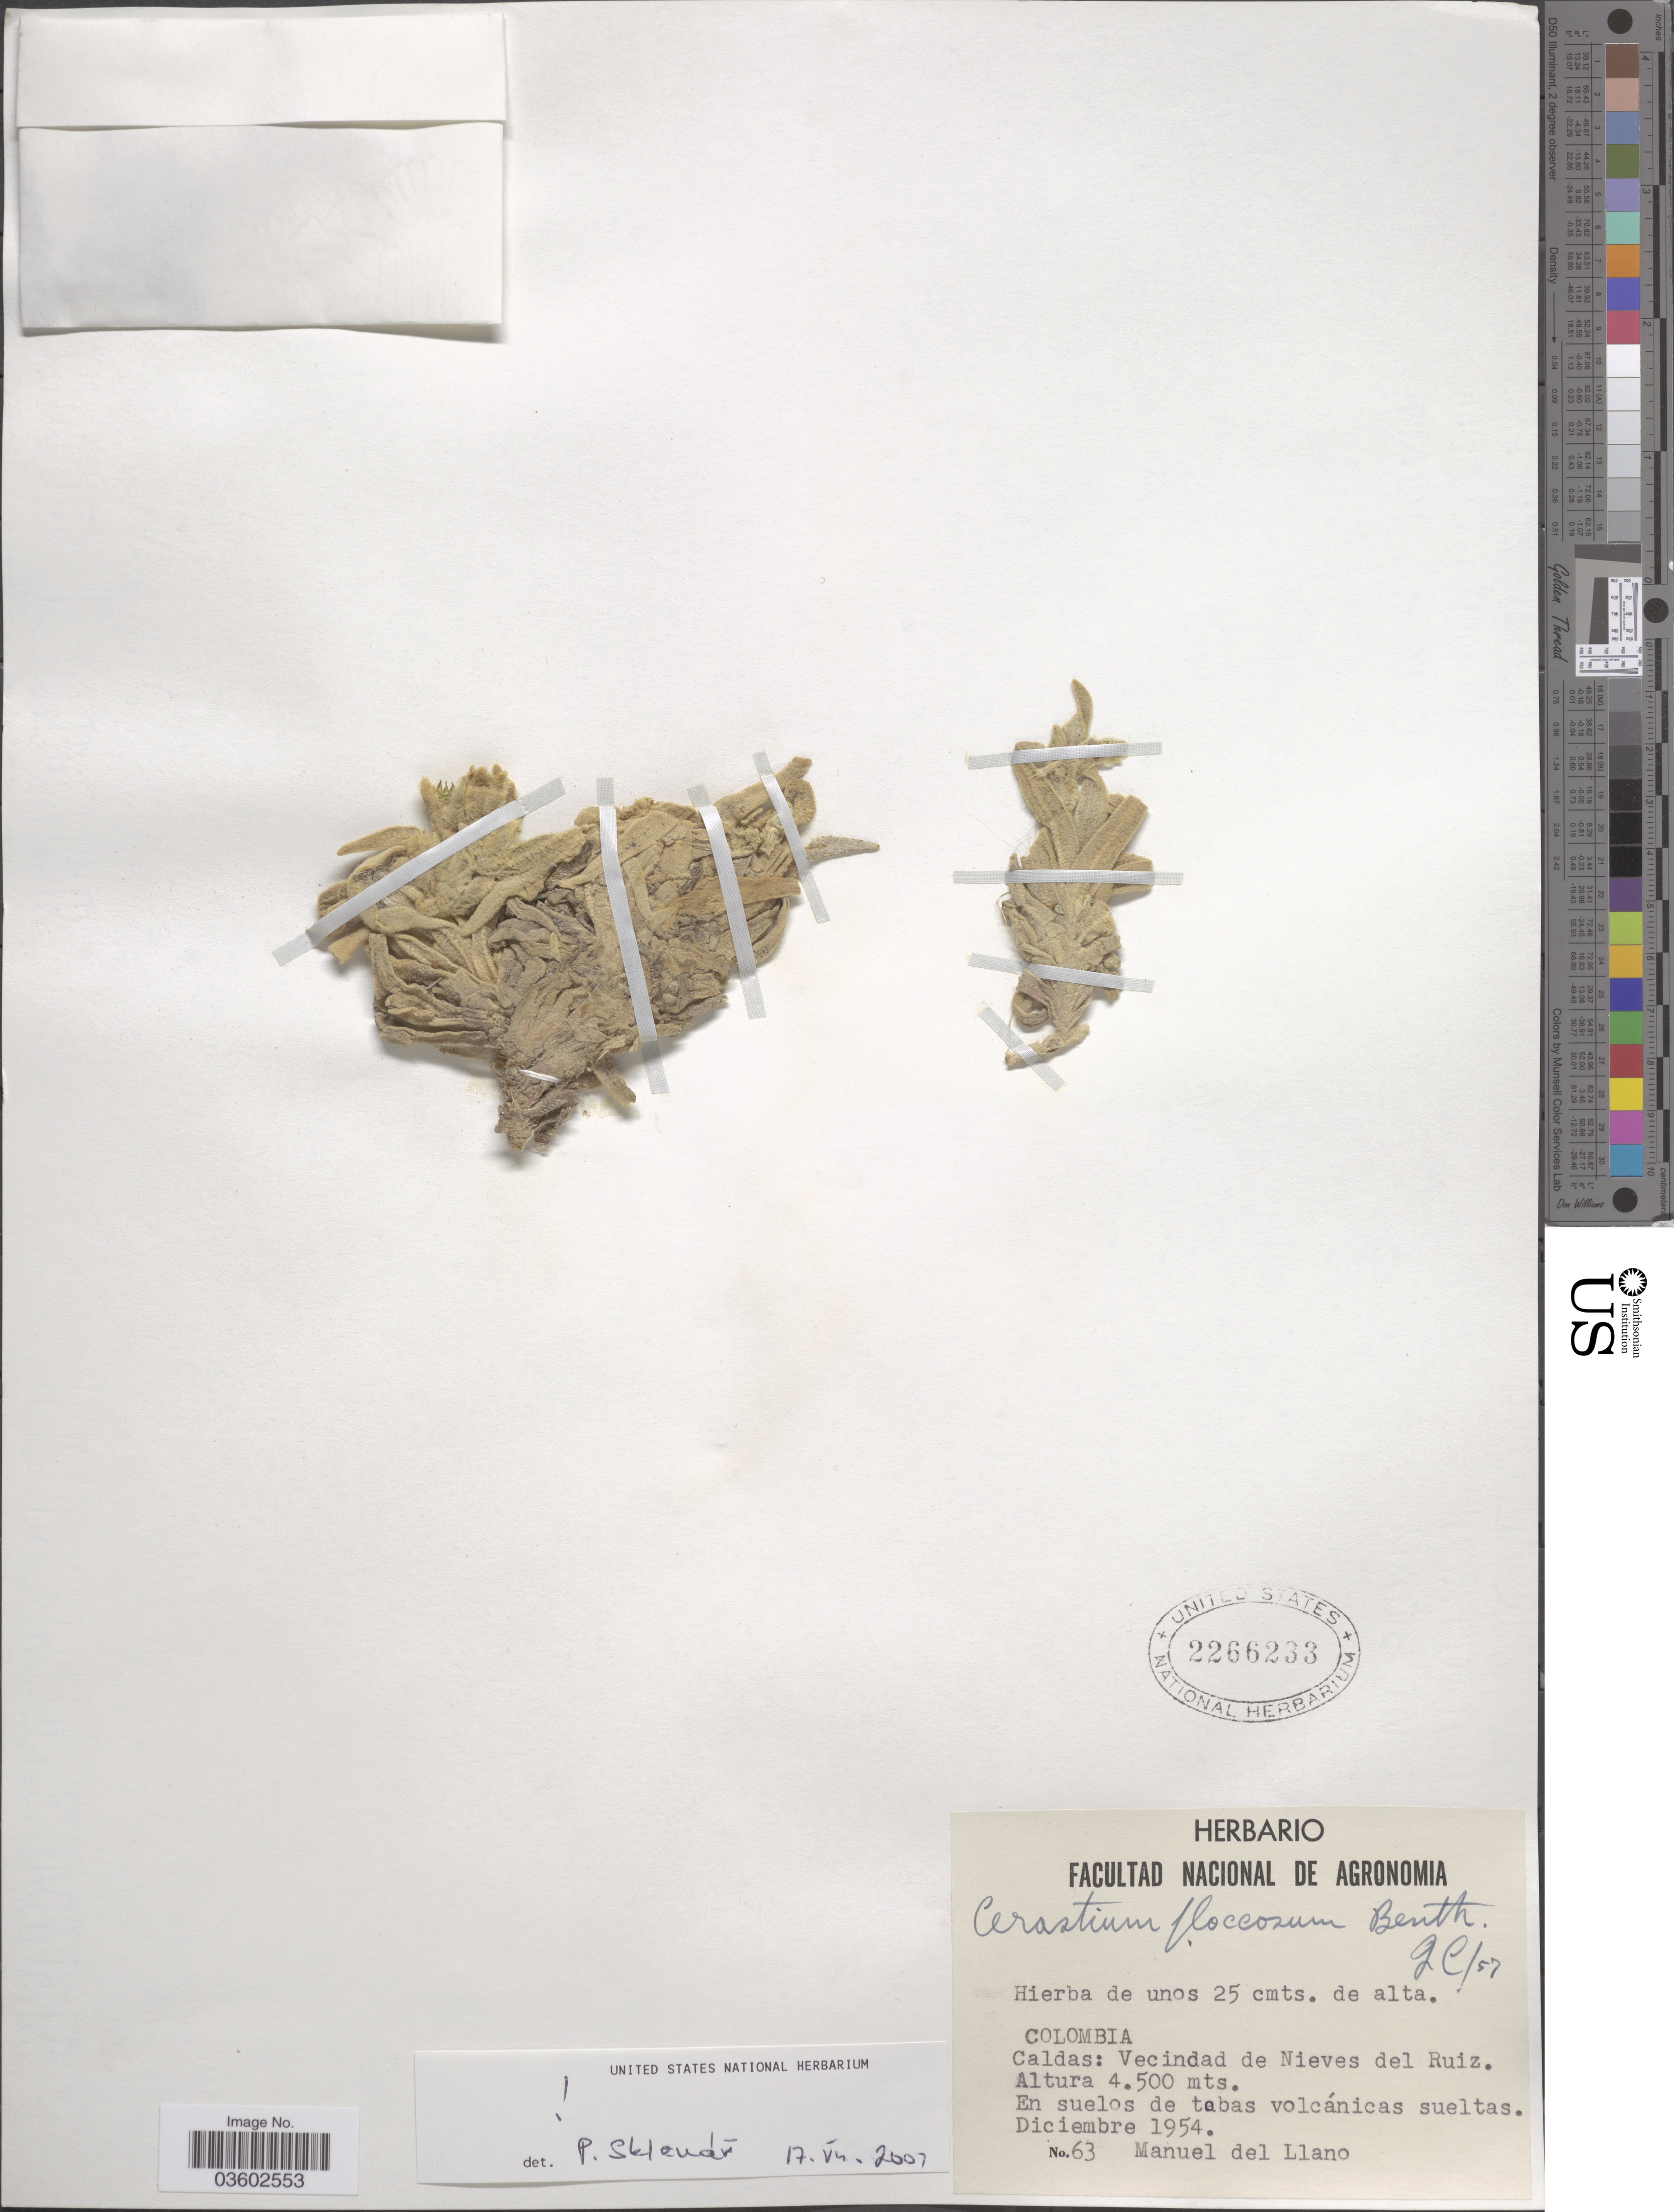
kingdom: Plantae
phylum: Tracheophyta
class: Magnoliopsida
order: Caryophyllales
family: Caryophyllaceae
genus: Cerastium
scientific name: Cerastium floccosum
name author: Benth.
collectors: M. d. Llano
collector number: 63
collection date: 1954-12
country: Colombia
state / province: Caldas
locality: Vecindad de Nieved del Ruiz.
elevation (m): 4500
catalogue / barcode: US 2266233